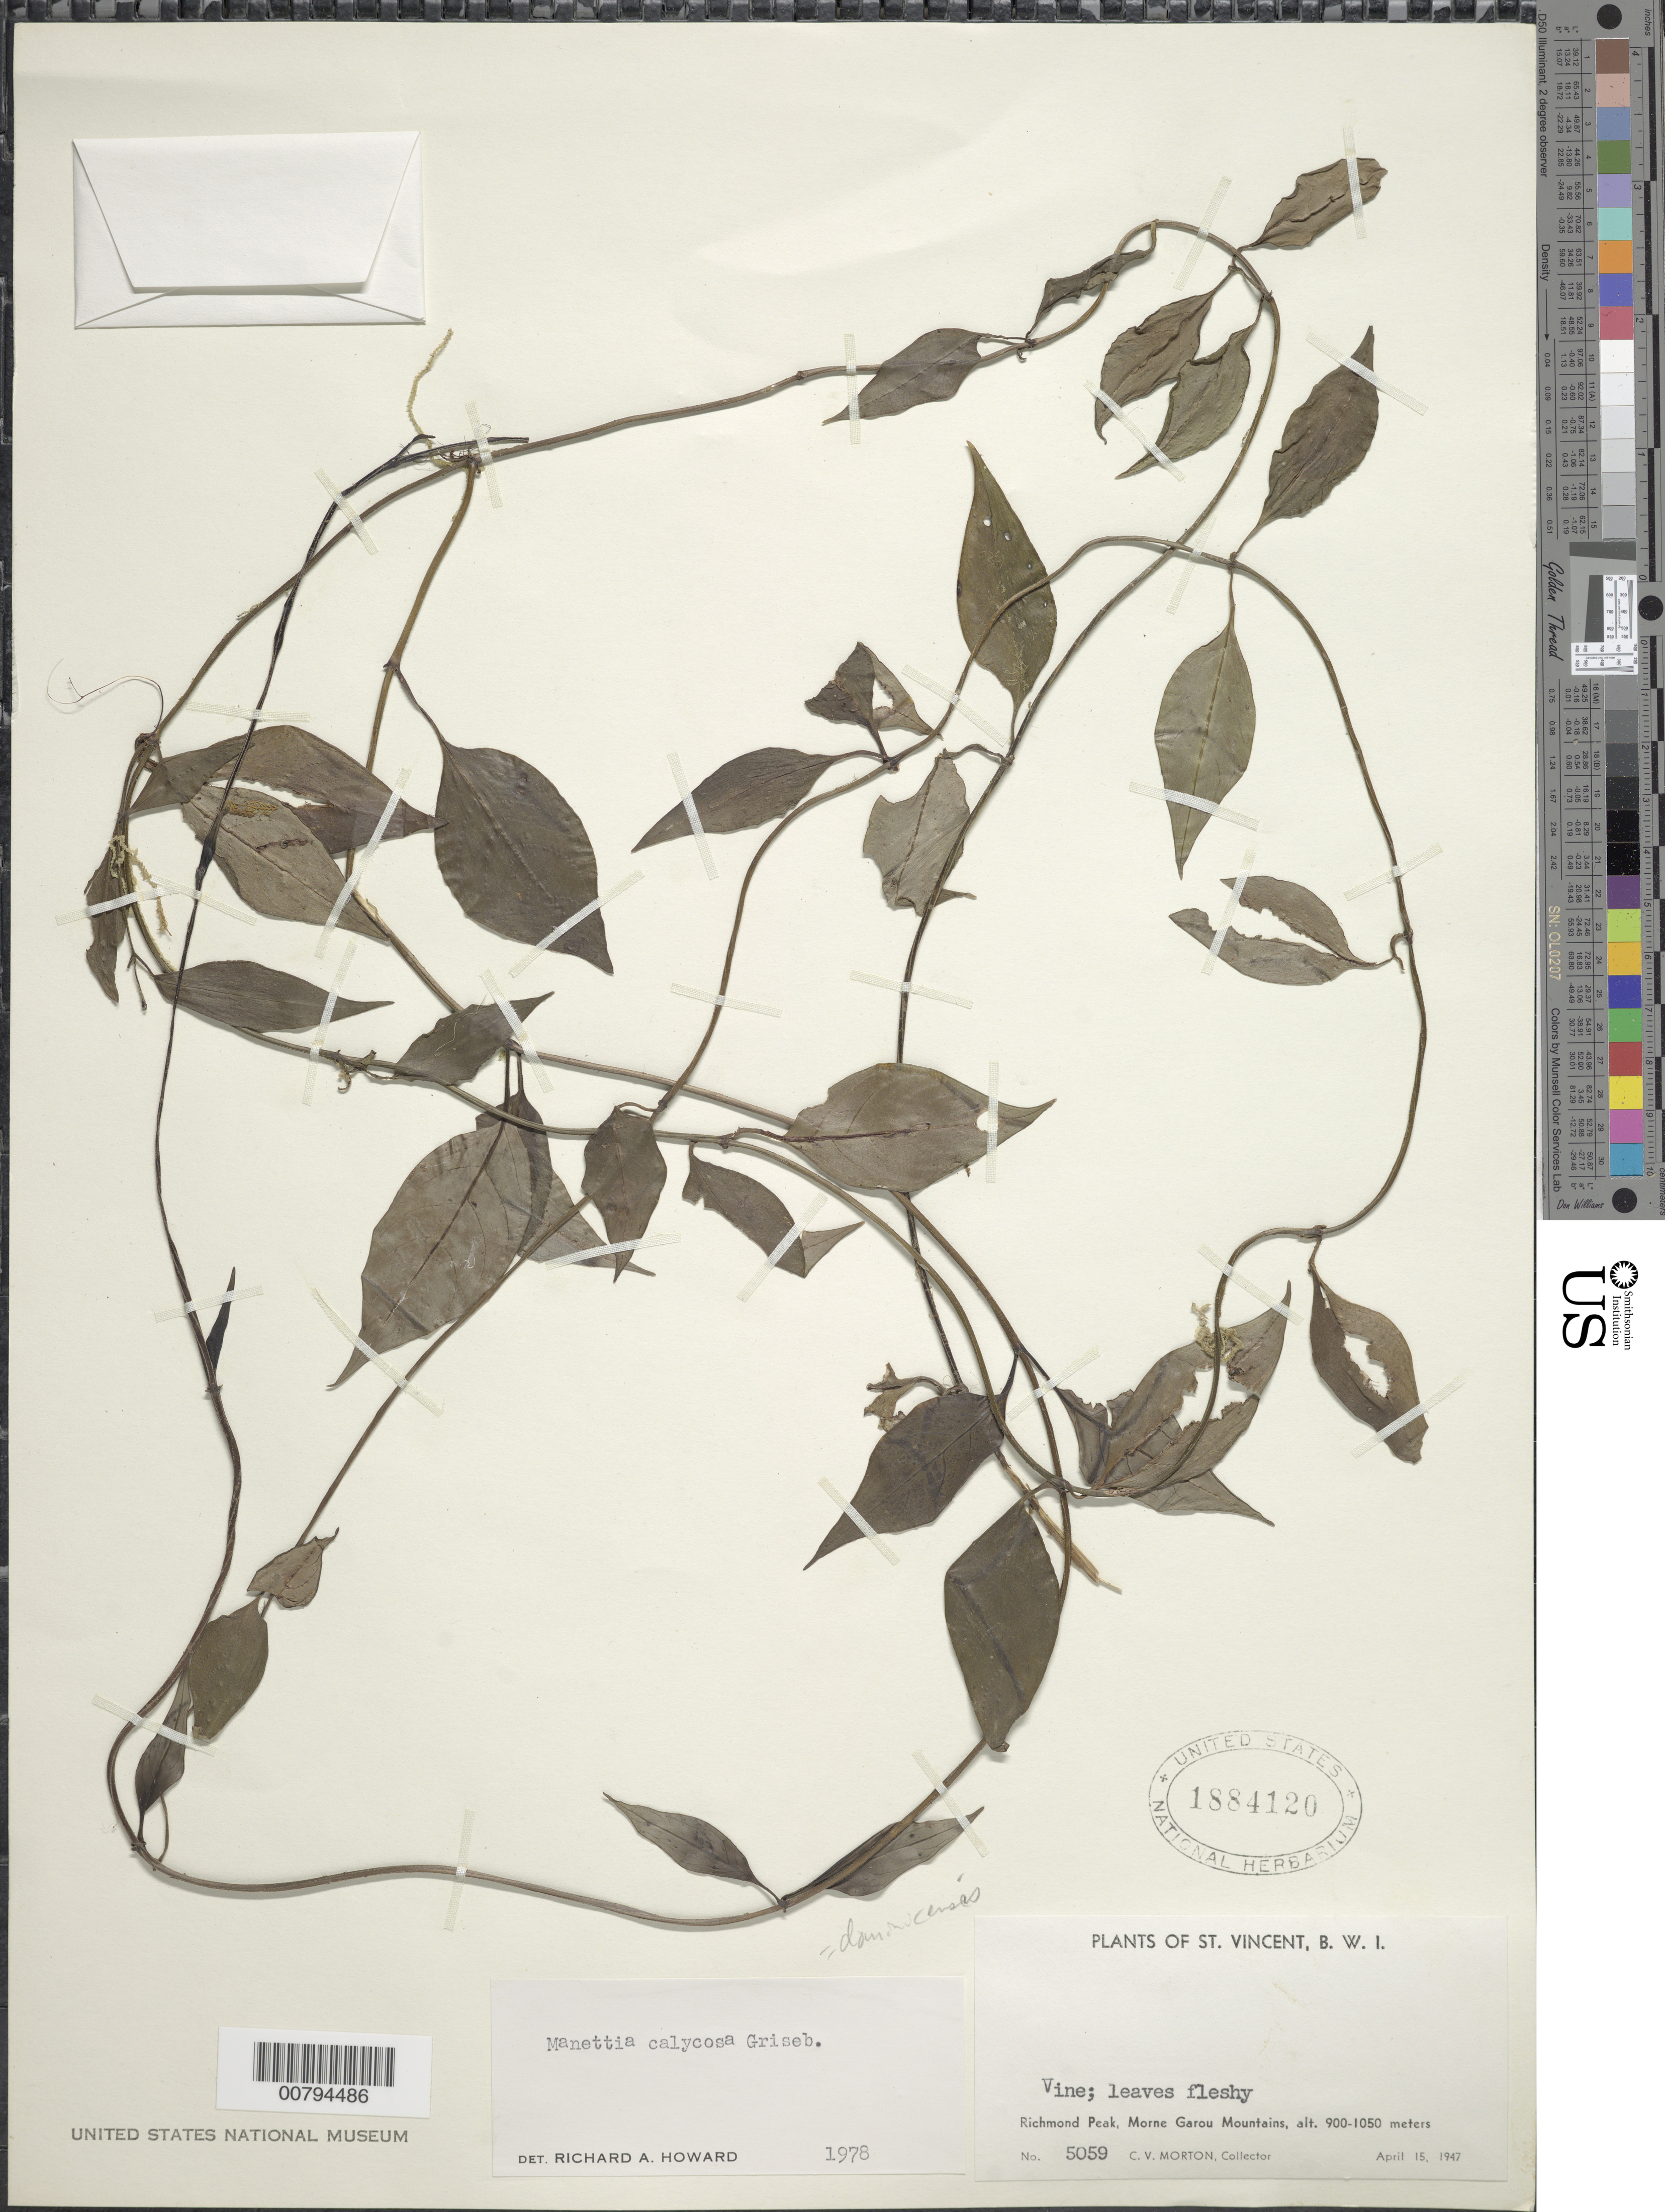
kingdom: Plantae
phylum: Tracheophyta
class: Magnoliopsida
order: Gentianales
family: Rubiaceae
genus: Manettia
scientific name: Manettia dominicensis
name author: Wernham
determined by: Howard, R. A.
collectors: C. V. Morton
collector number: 5059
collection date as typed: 15 Apr 1947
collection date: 1947-04-15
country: St. Vincent - Grenadines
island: St. Vincent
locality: Richmond Peak, Morne Garou Mountains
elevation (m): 900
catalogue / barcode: US 1884120